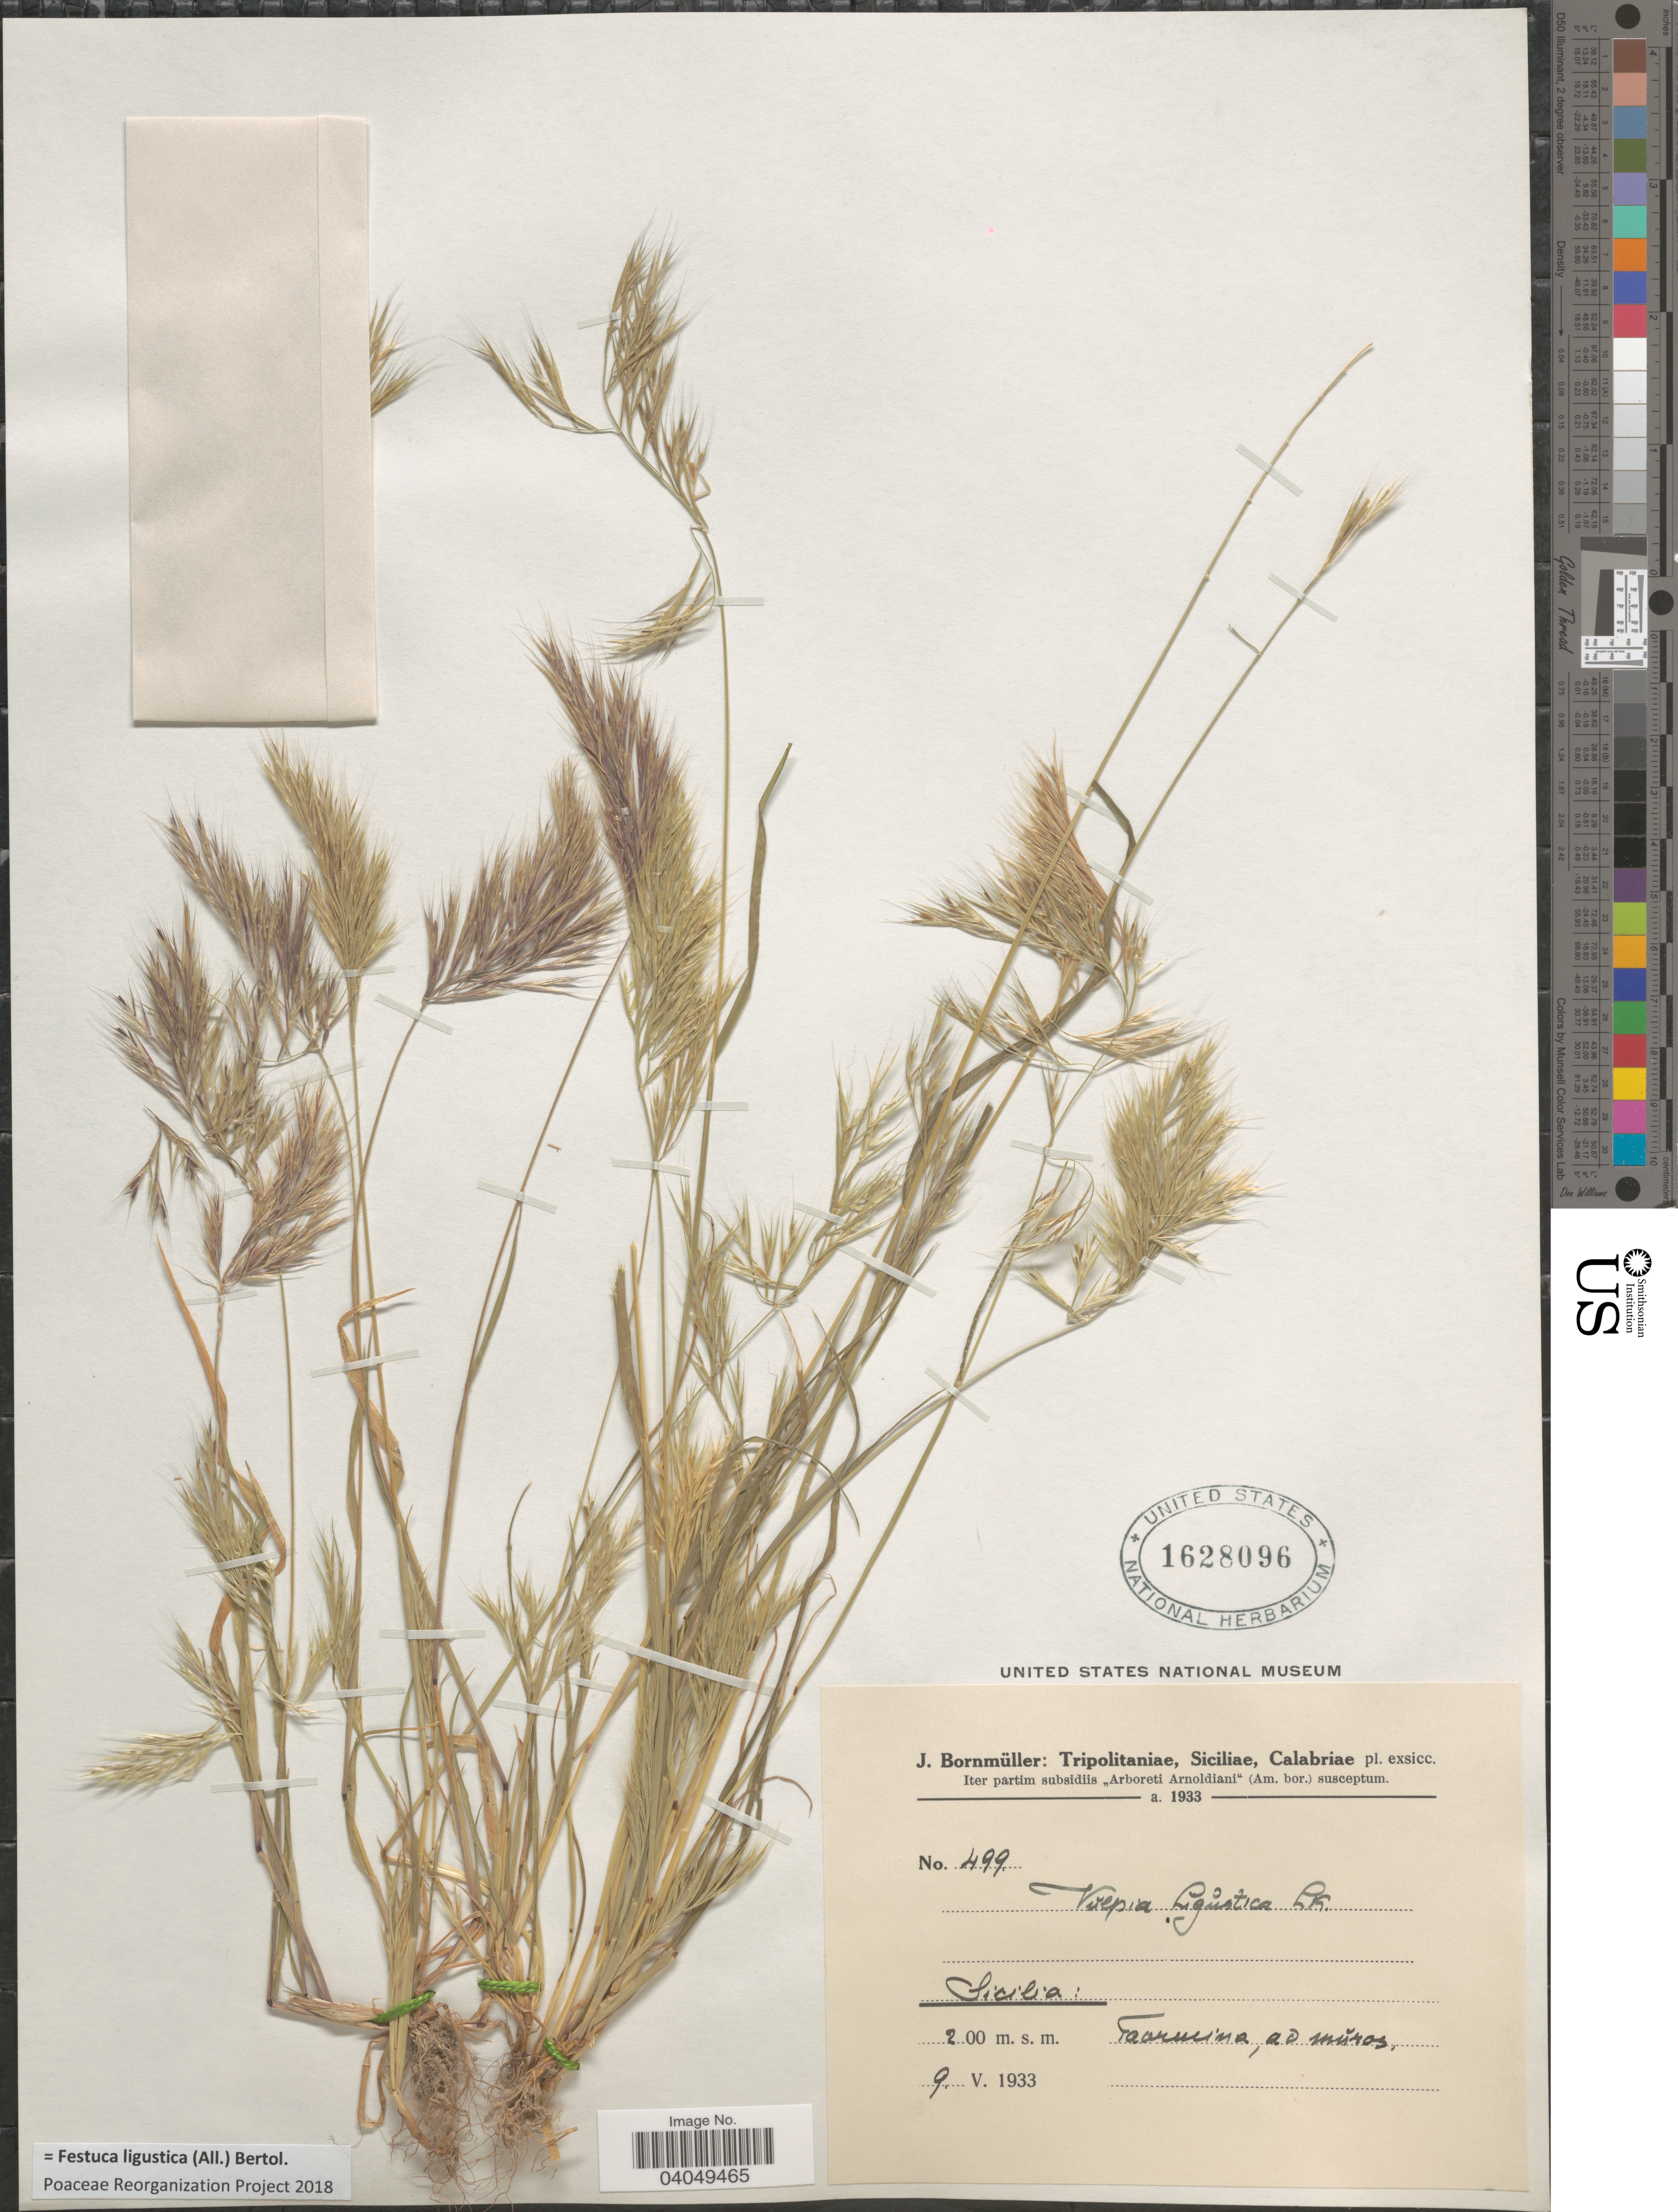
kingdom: Plantae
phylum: Tracheophyta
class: Liliopsida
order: Poales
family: Poaceae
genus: Festuca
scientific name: Festuca ligustica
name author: (All.) Bertol.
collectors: J. Bornmüller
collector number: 499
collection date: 1933-05-09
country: Italy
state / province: Siciliana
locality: Sicilia: Taormina, ad mŭros.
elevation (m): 200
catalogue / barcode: US 1628096